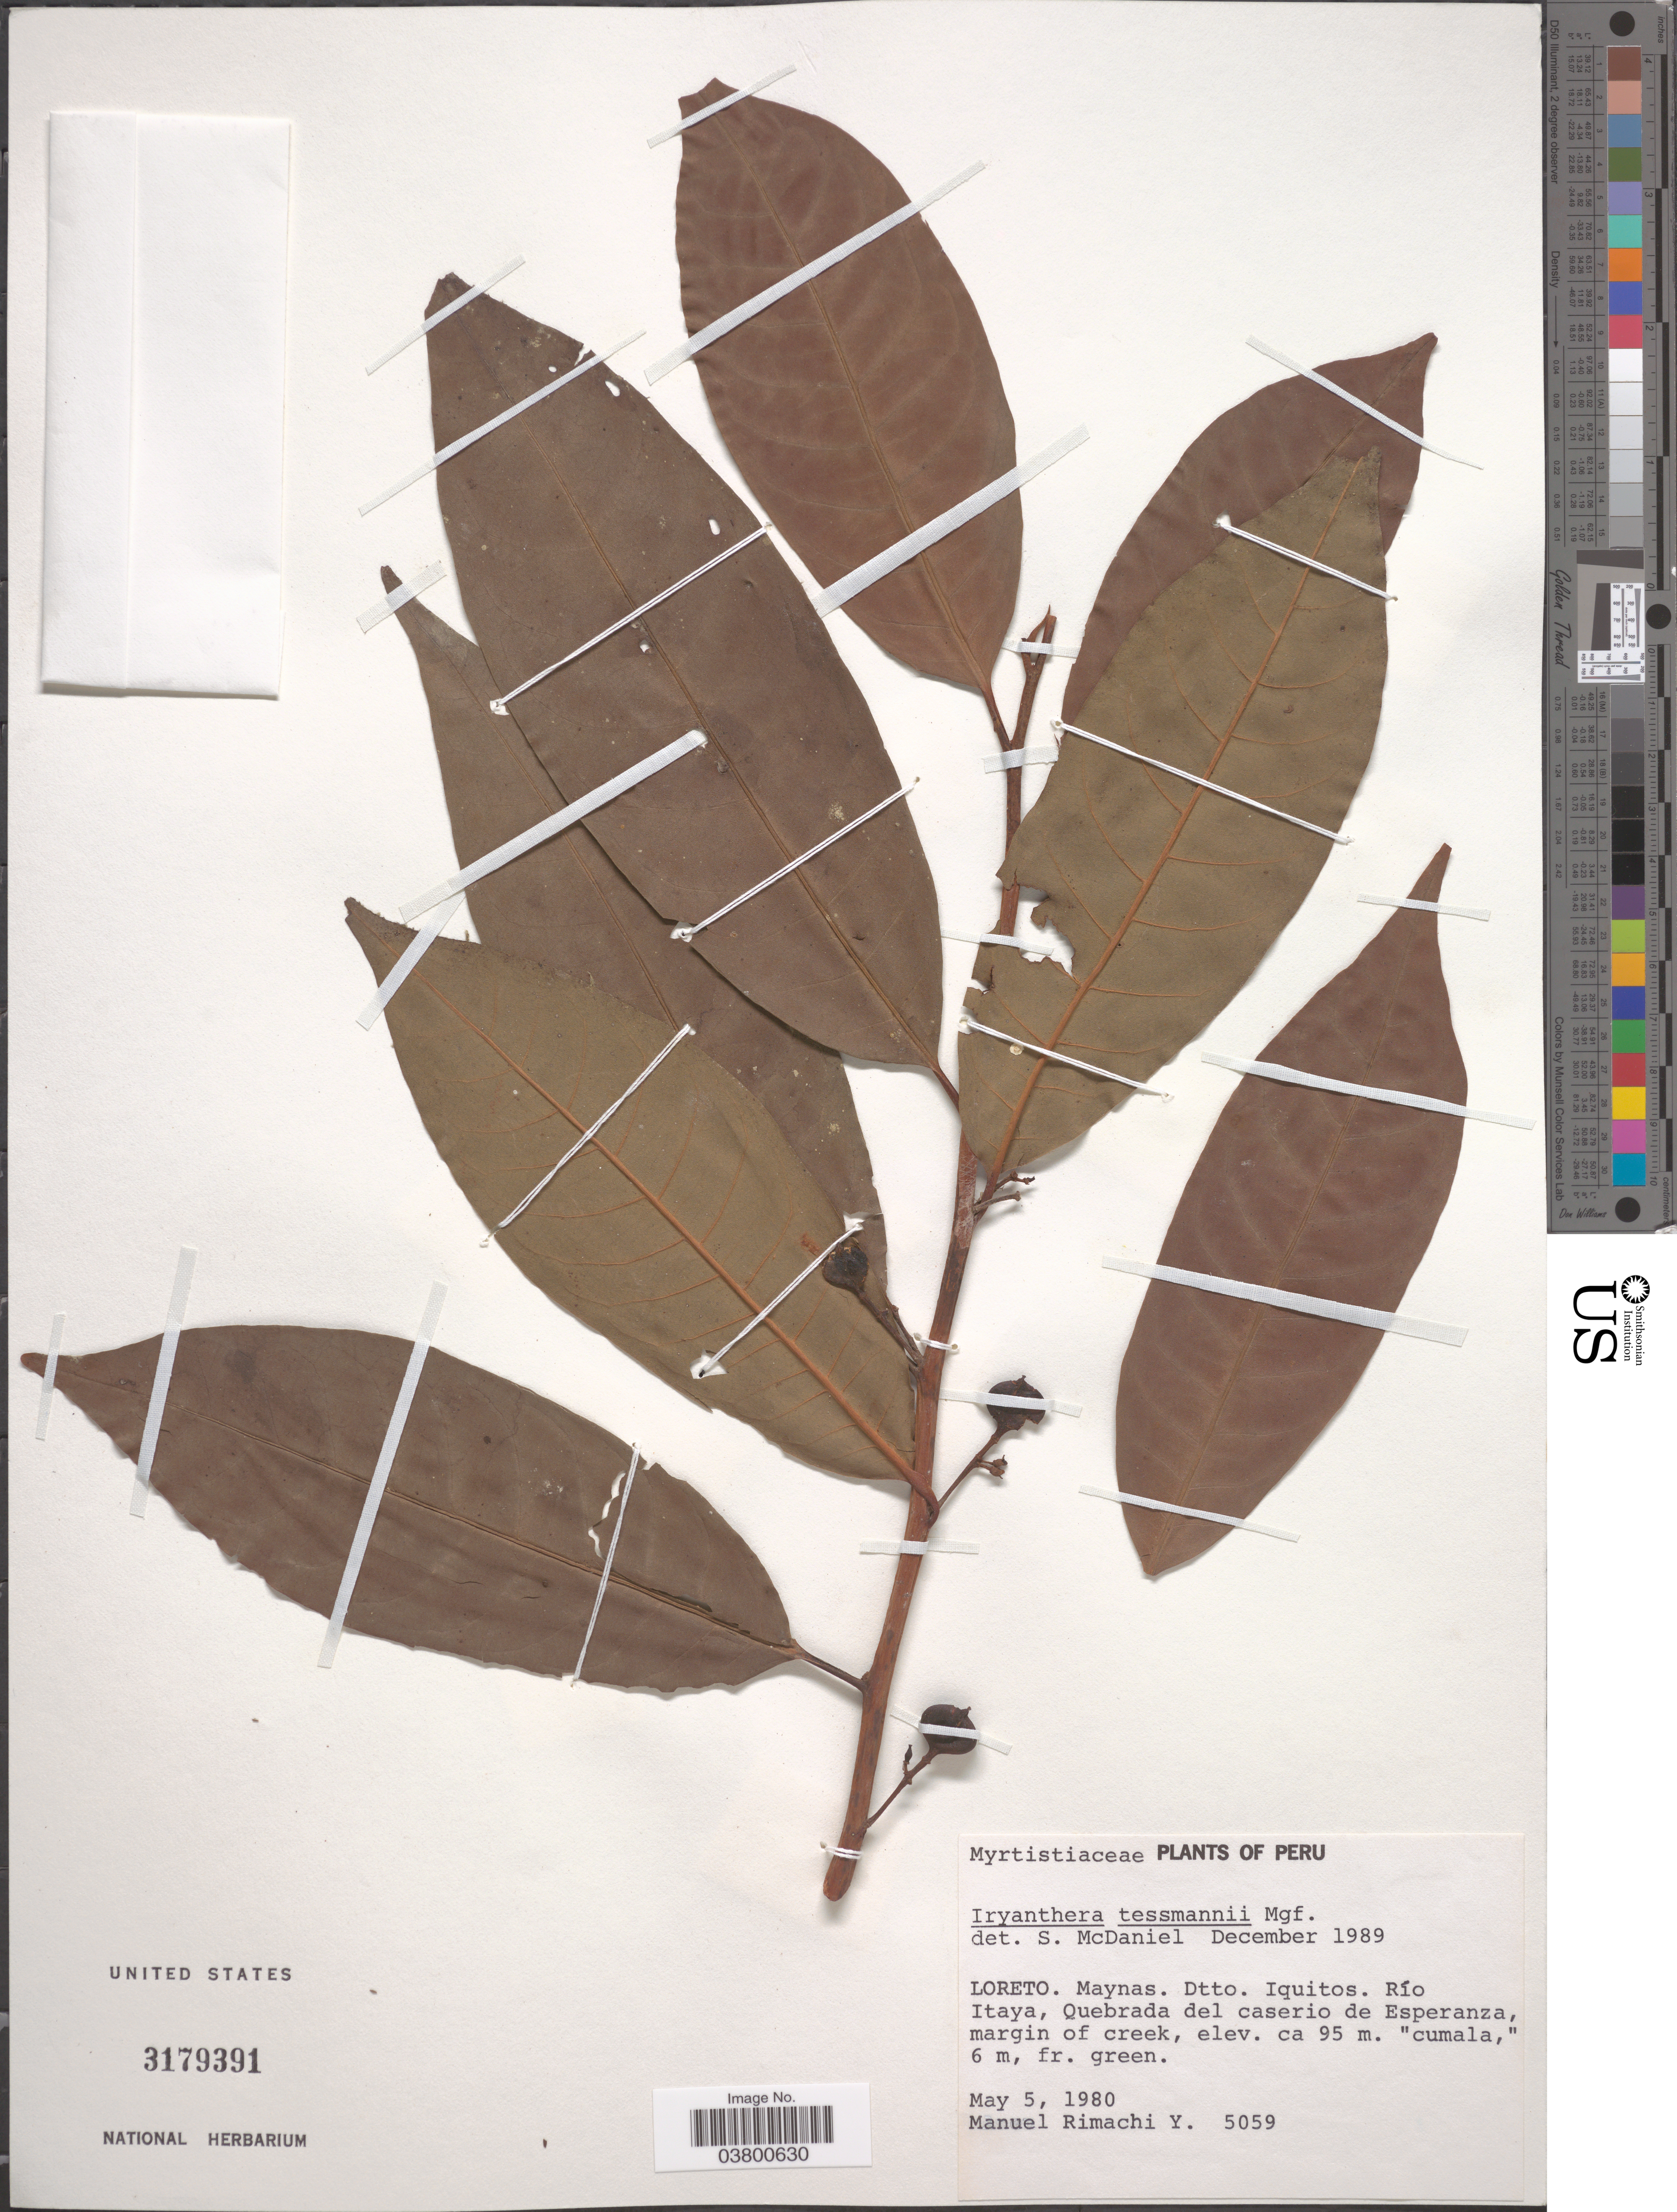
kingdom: Plantae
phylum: Tracheophyta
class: Magnoliopsida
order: Magnoliales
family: Myristicaceae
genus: Iryanthera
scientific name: Iryanthera tessmannii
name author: Markgr.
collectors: M. Rimachi Y.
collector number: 5059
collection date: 1980-05-05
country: Peru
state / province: Loreto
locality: Maynas. Dtto. Iquitos. Río Itaya, Quebrada del caserio de Esperanza, margin of creek.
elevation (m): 95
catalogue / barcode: US 3179391